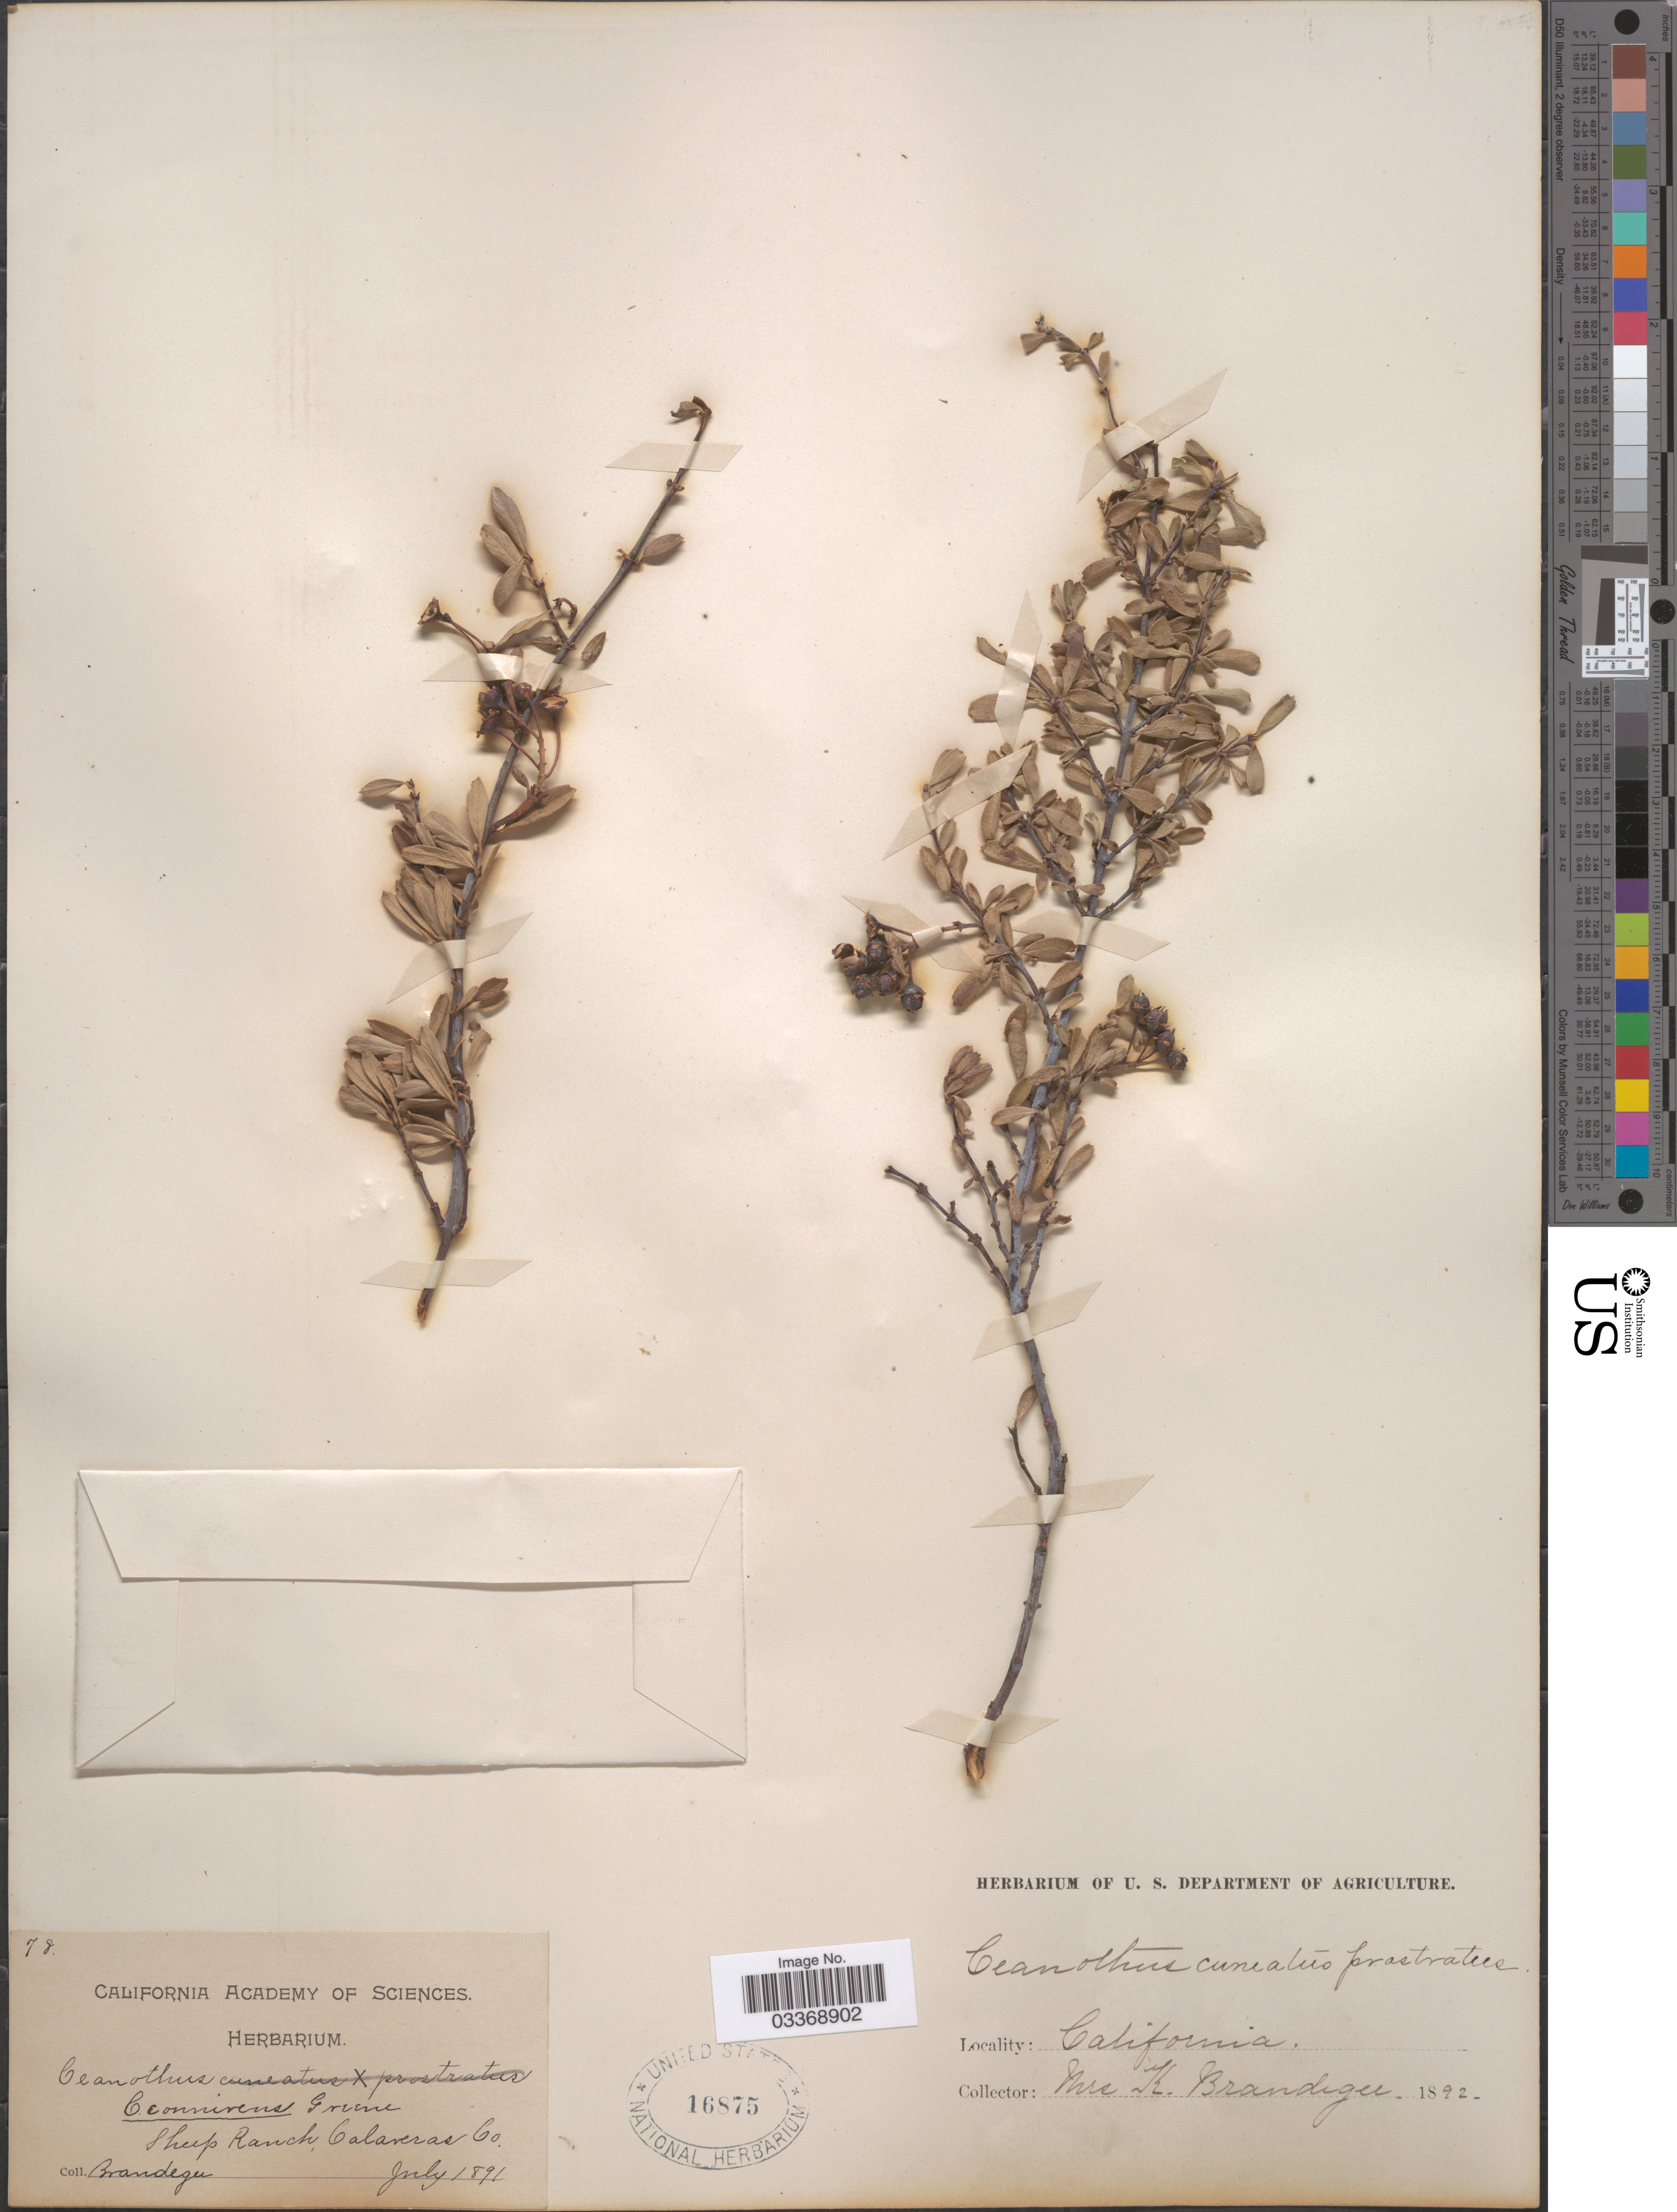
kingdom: Plantae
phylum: Tracheophyta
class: Magnoliopsida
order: Rosales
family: Rhamnaceae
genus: Ceanothus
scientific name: Ceanothus connivens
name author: Greene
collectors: K. Brandegee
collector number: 78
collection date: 1891-07/1892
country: United States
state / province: California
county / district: Calaveras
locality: Sheep Ranch, Calaveras Co.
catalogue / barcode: US 16875